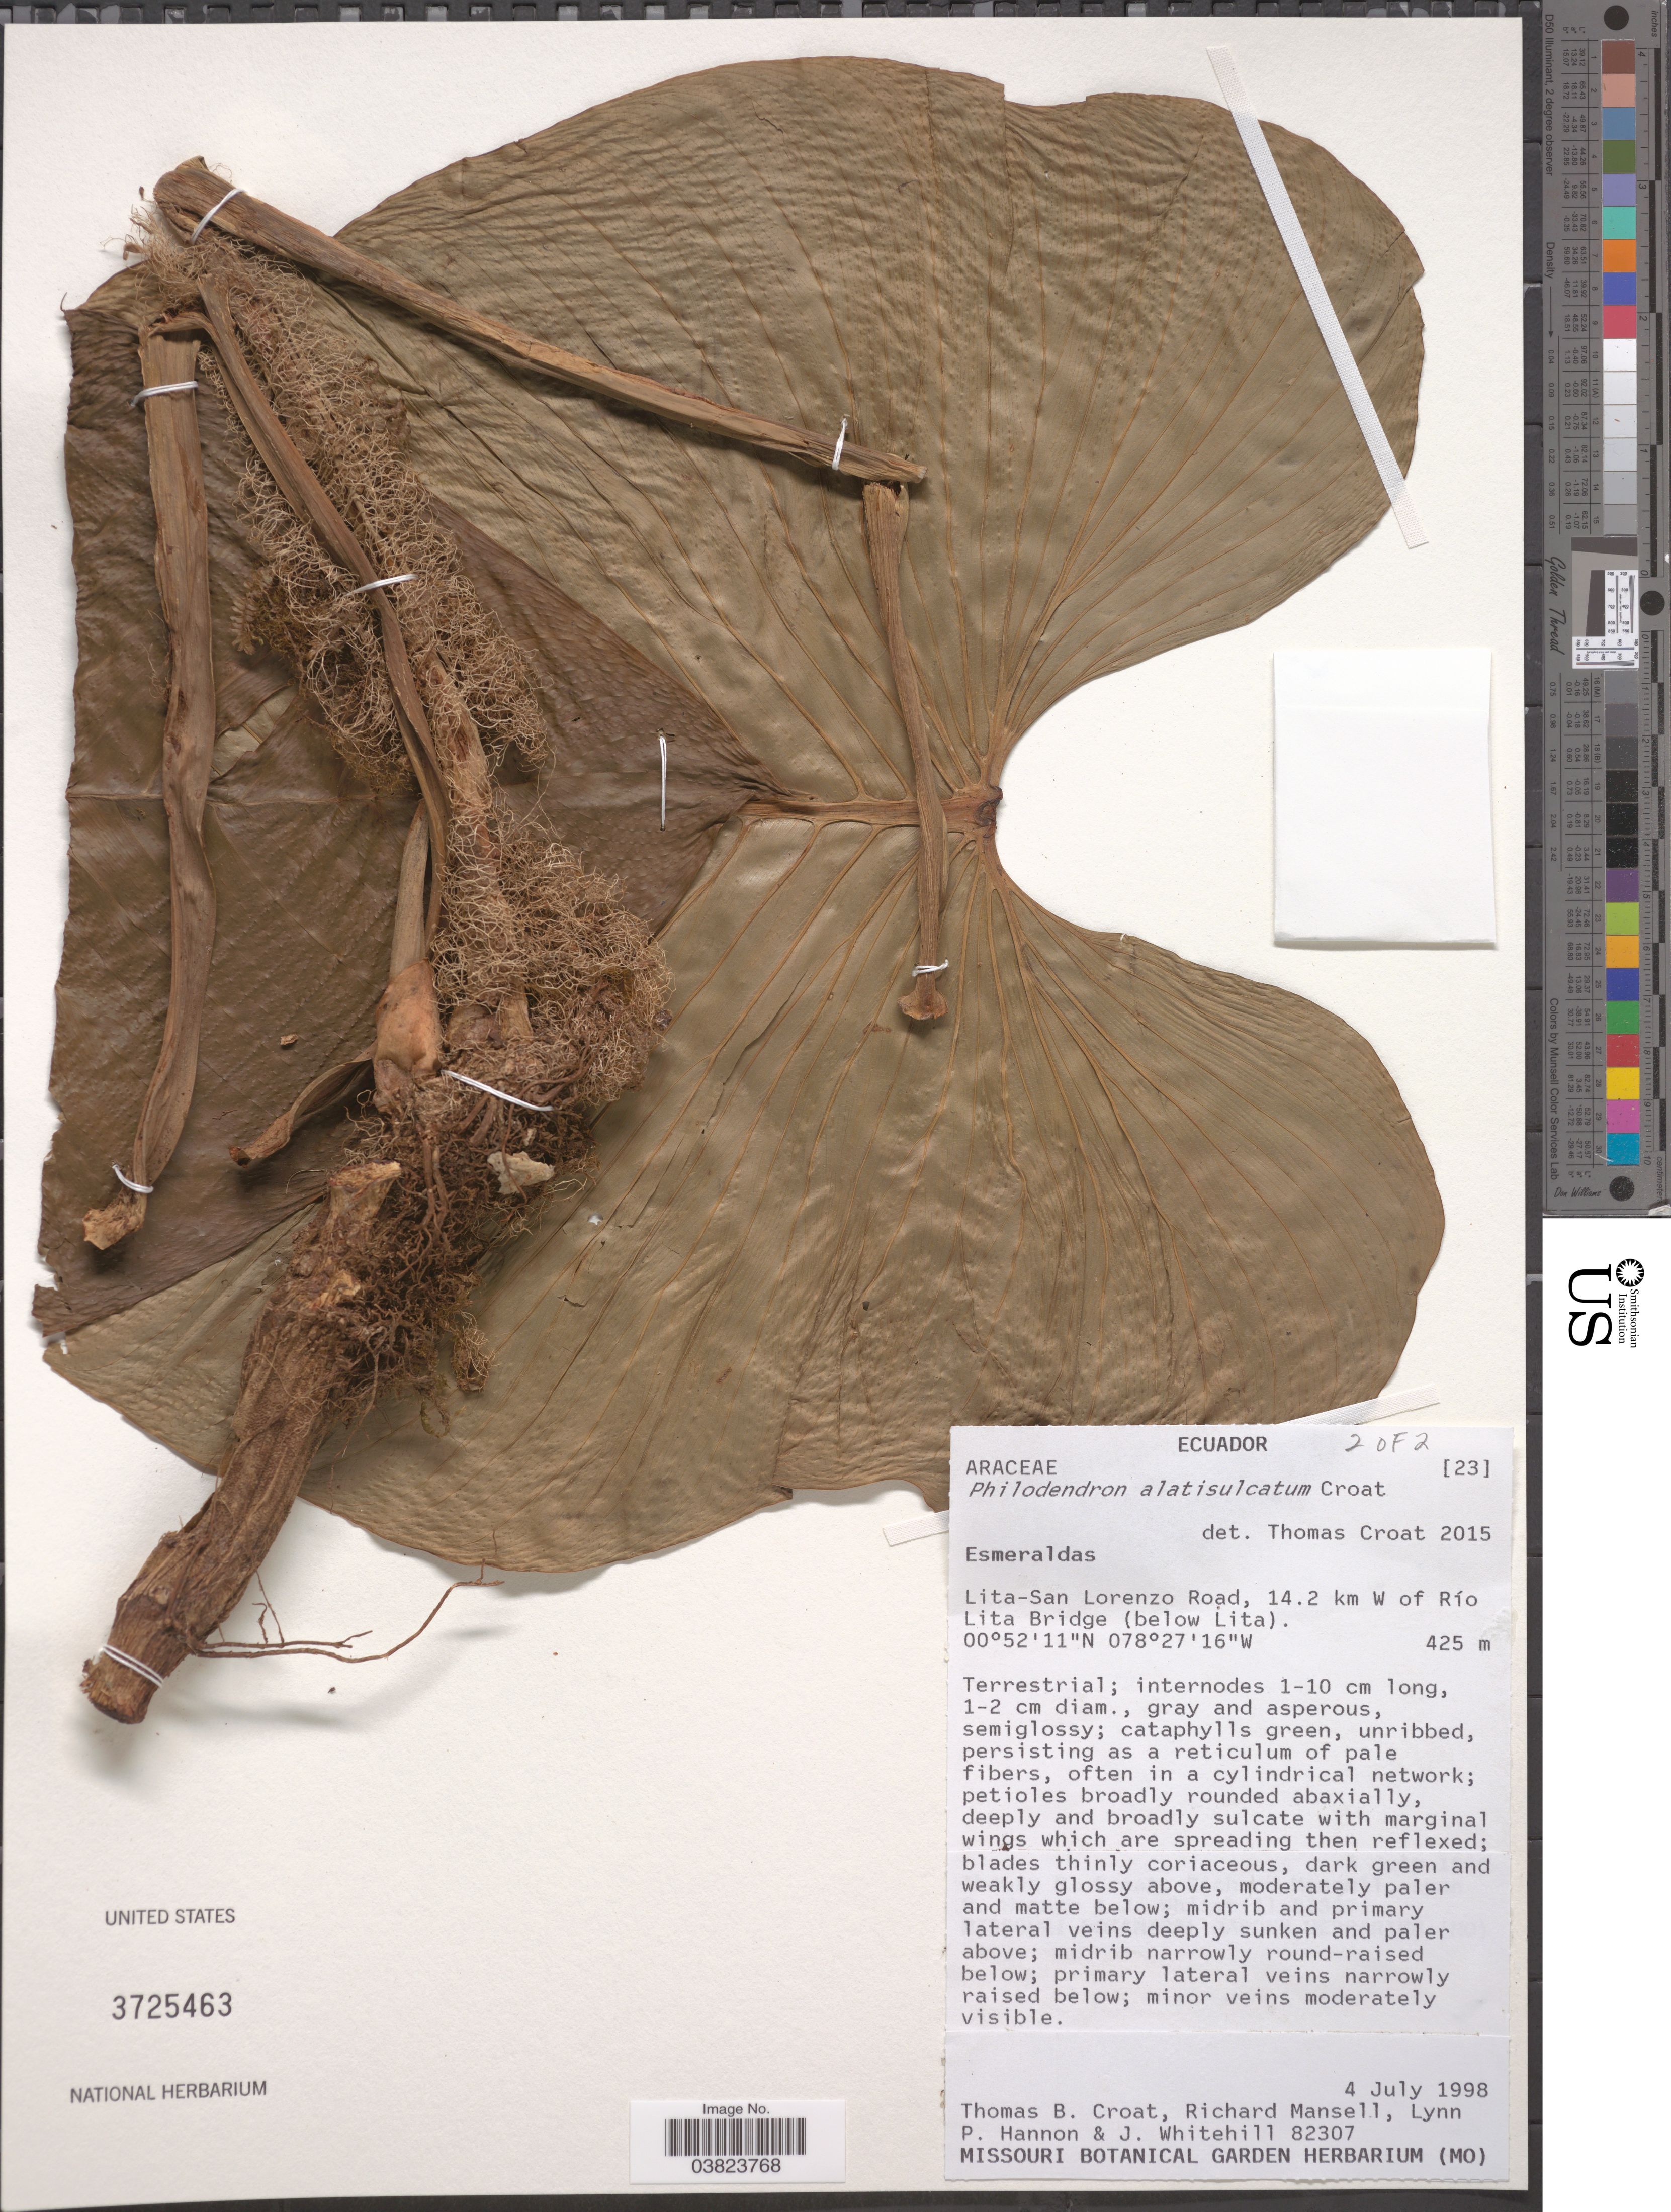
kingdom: Plantae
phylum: Tracheophyta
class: Liliopsida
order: Alismatales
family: Araceae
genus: Philodendron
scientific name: Philodendron alatisulcatum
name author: Croat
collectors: T. B. Croat, R. Mansell, L. Hannon & J. Whitehill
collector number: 82307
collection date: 1998-07-04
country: Ecuador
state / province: Esmeraldas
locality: Lita-San Lorenzo Road, 14.2 km W of Río Lita Bridge (below Lita).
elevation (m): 425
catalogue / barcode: US 3725463